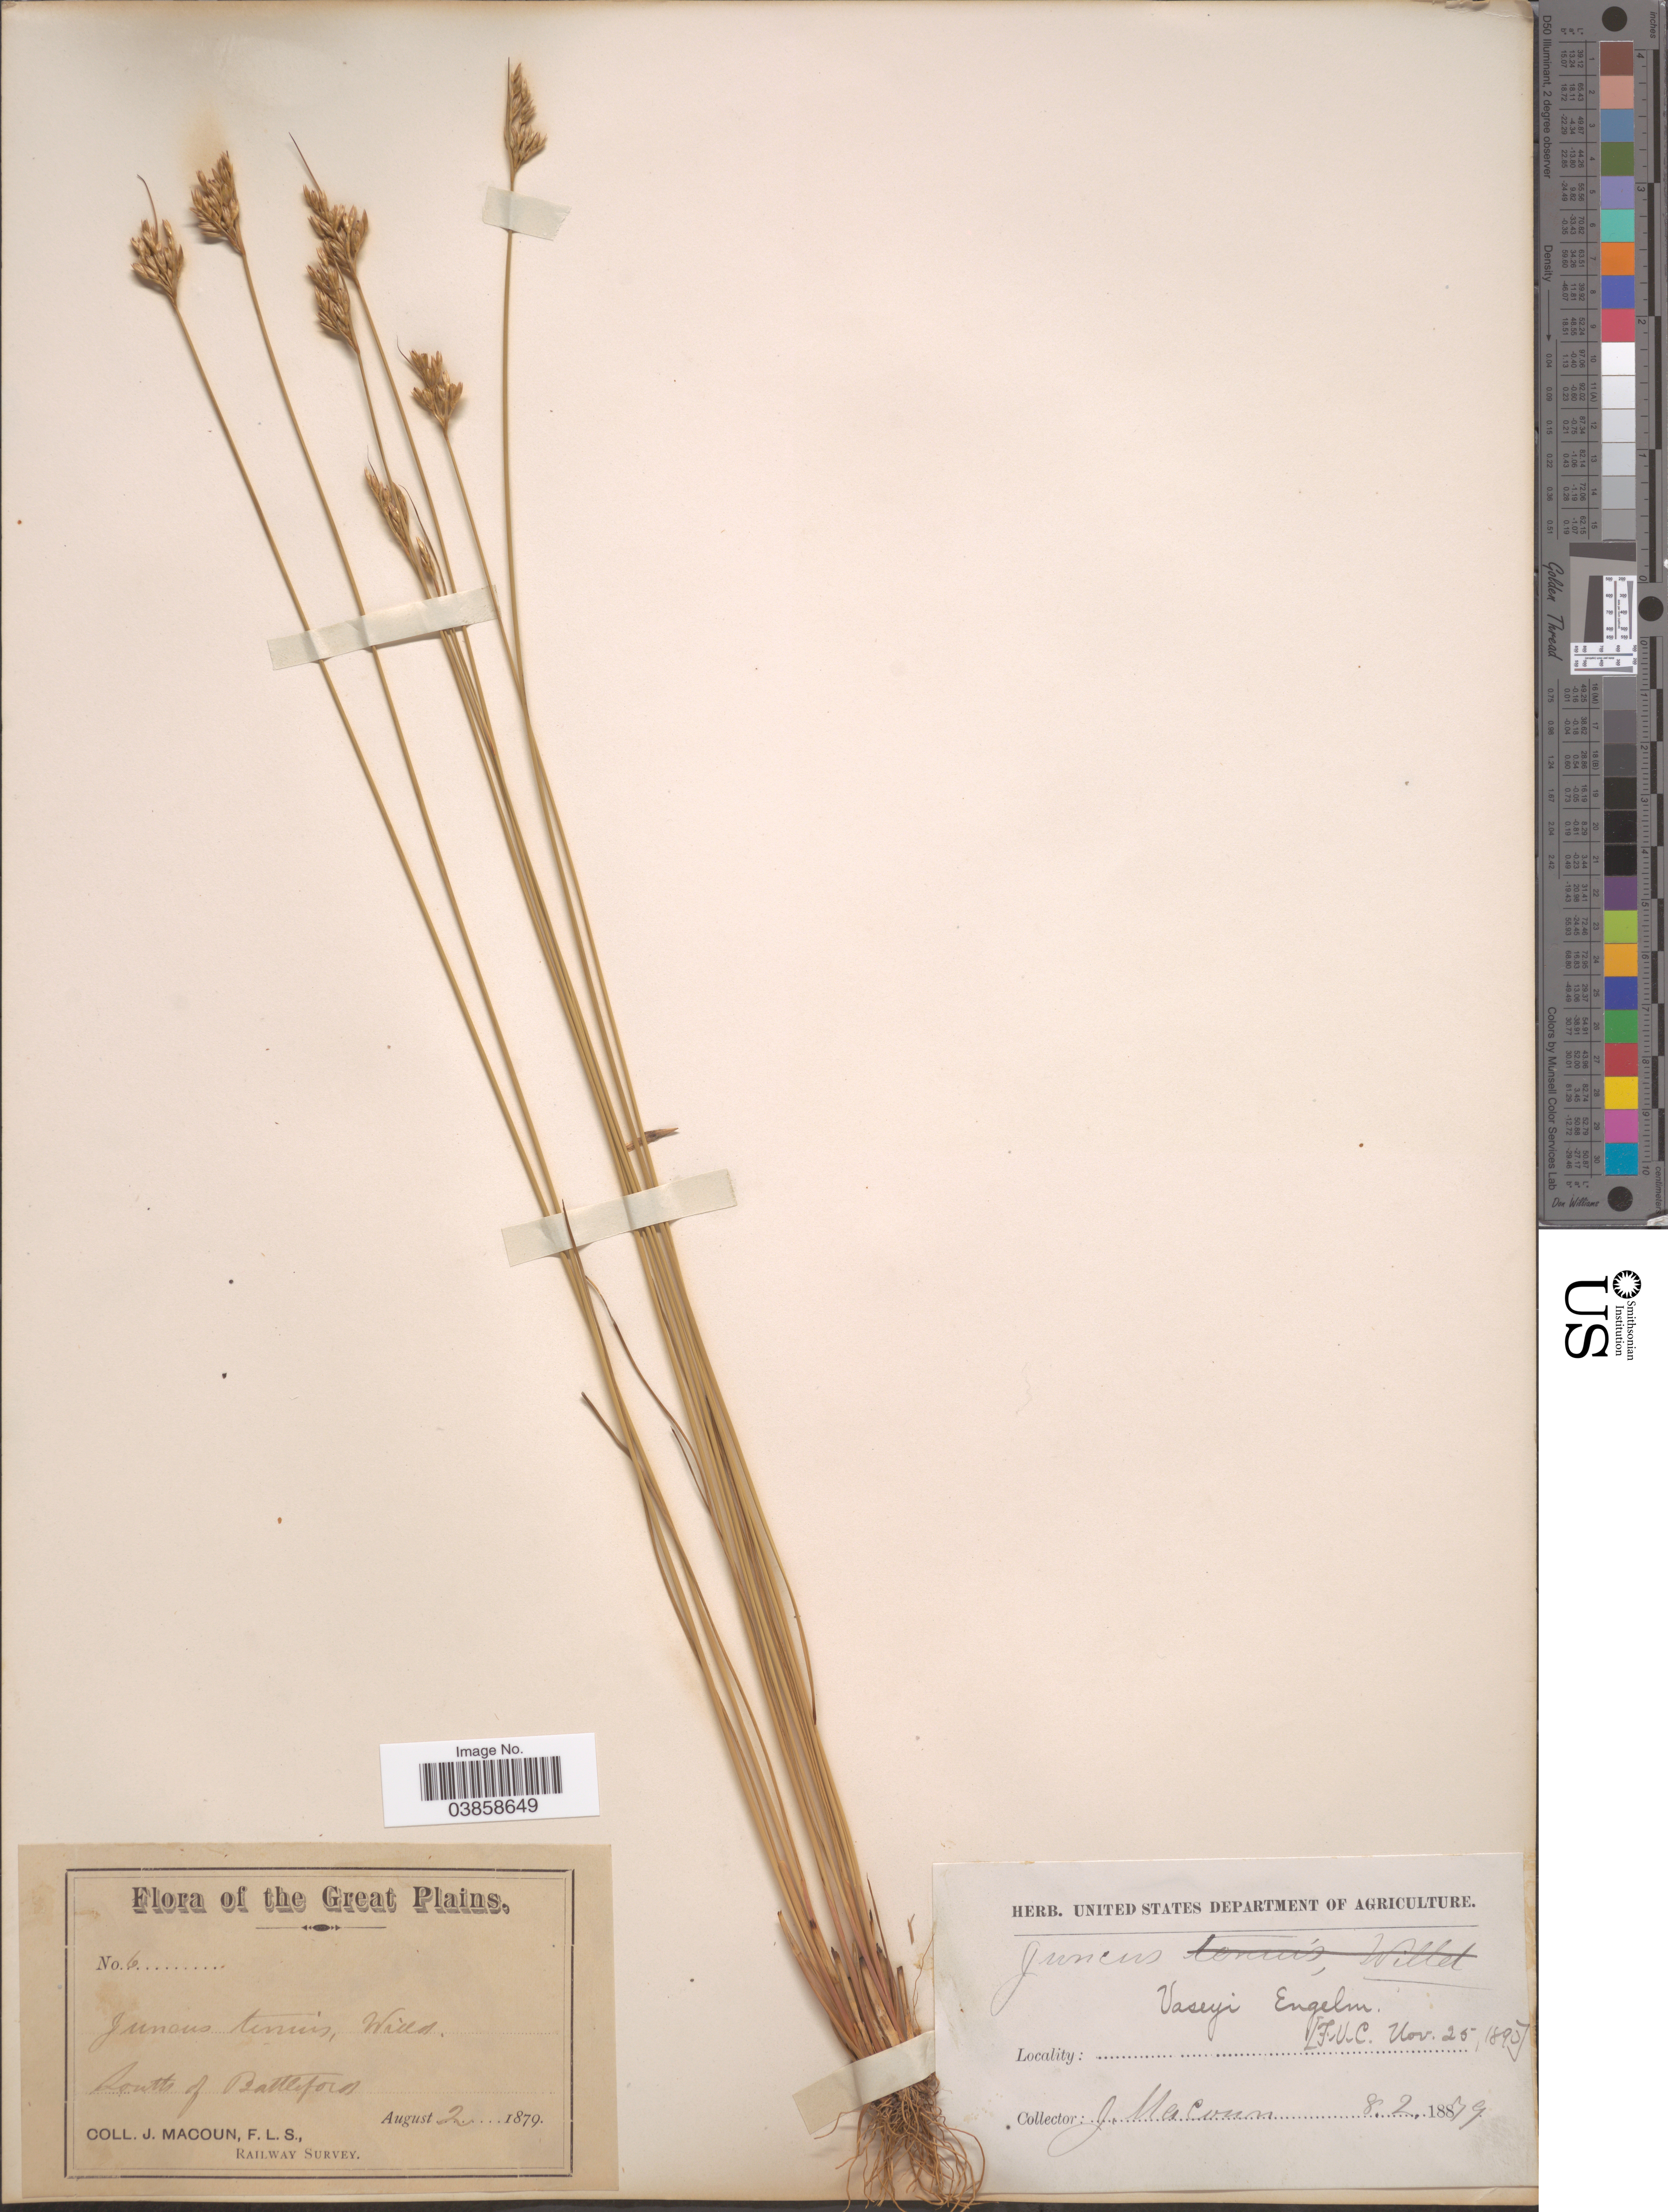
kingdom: Plantae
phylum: Tracheophyta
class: Liliopsida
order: Poales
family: Juncaceae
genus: Juncus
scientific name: Juncus vaseyi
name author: Engelm.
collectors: J. Macoun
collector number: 6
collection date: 1879-08-02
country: Canada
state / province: Saskatchewan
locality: The Great Plains. South of Battleford.